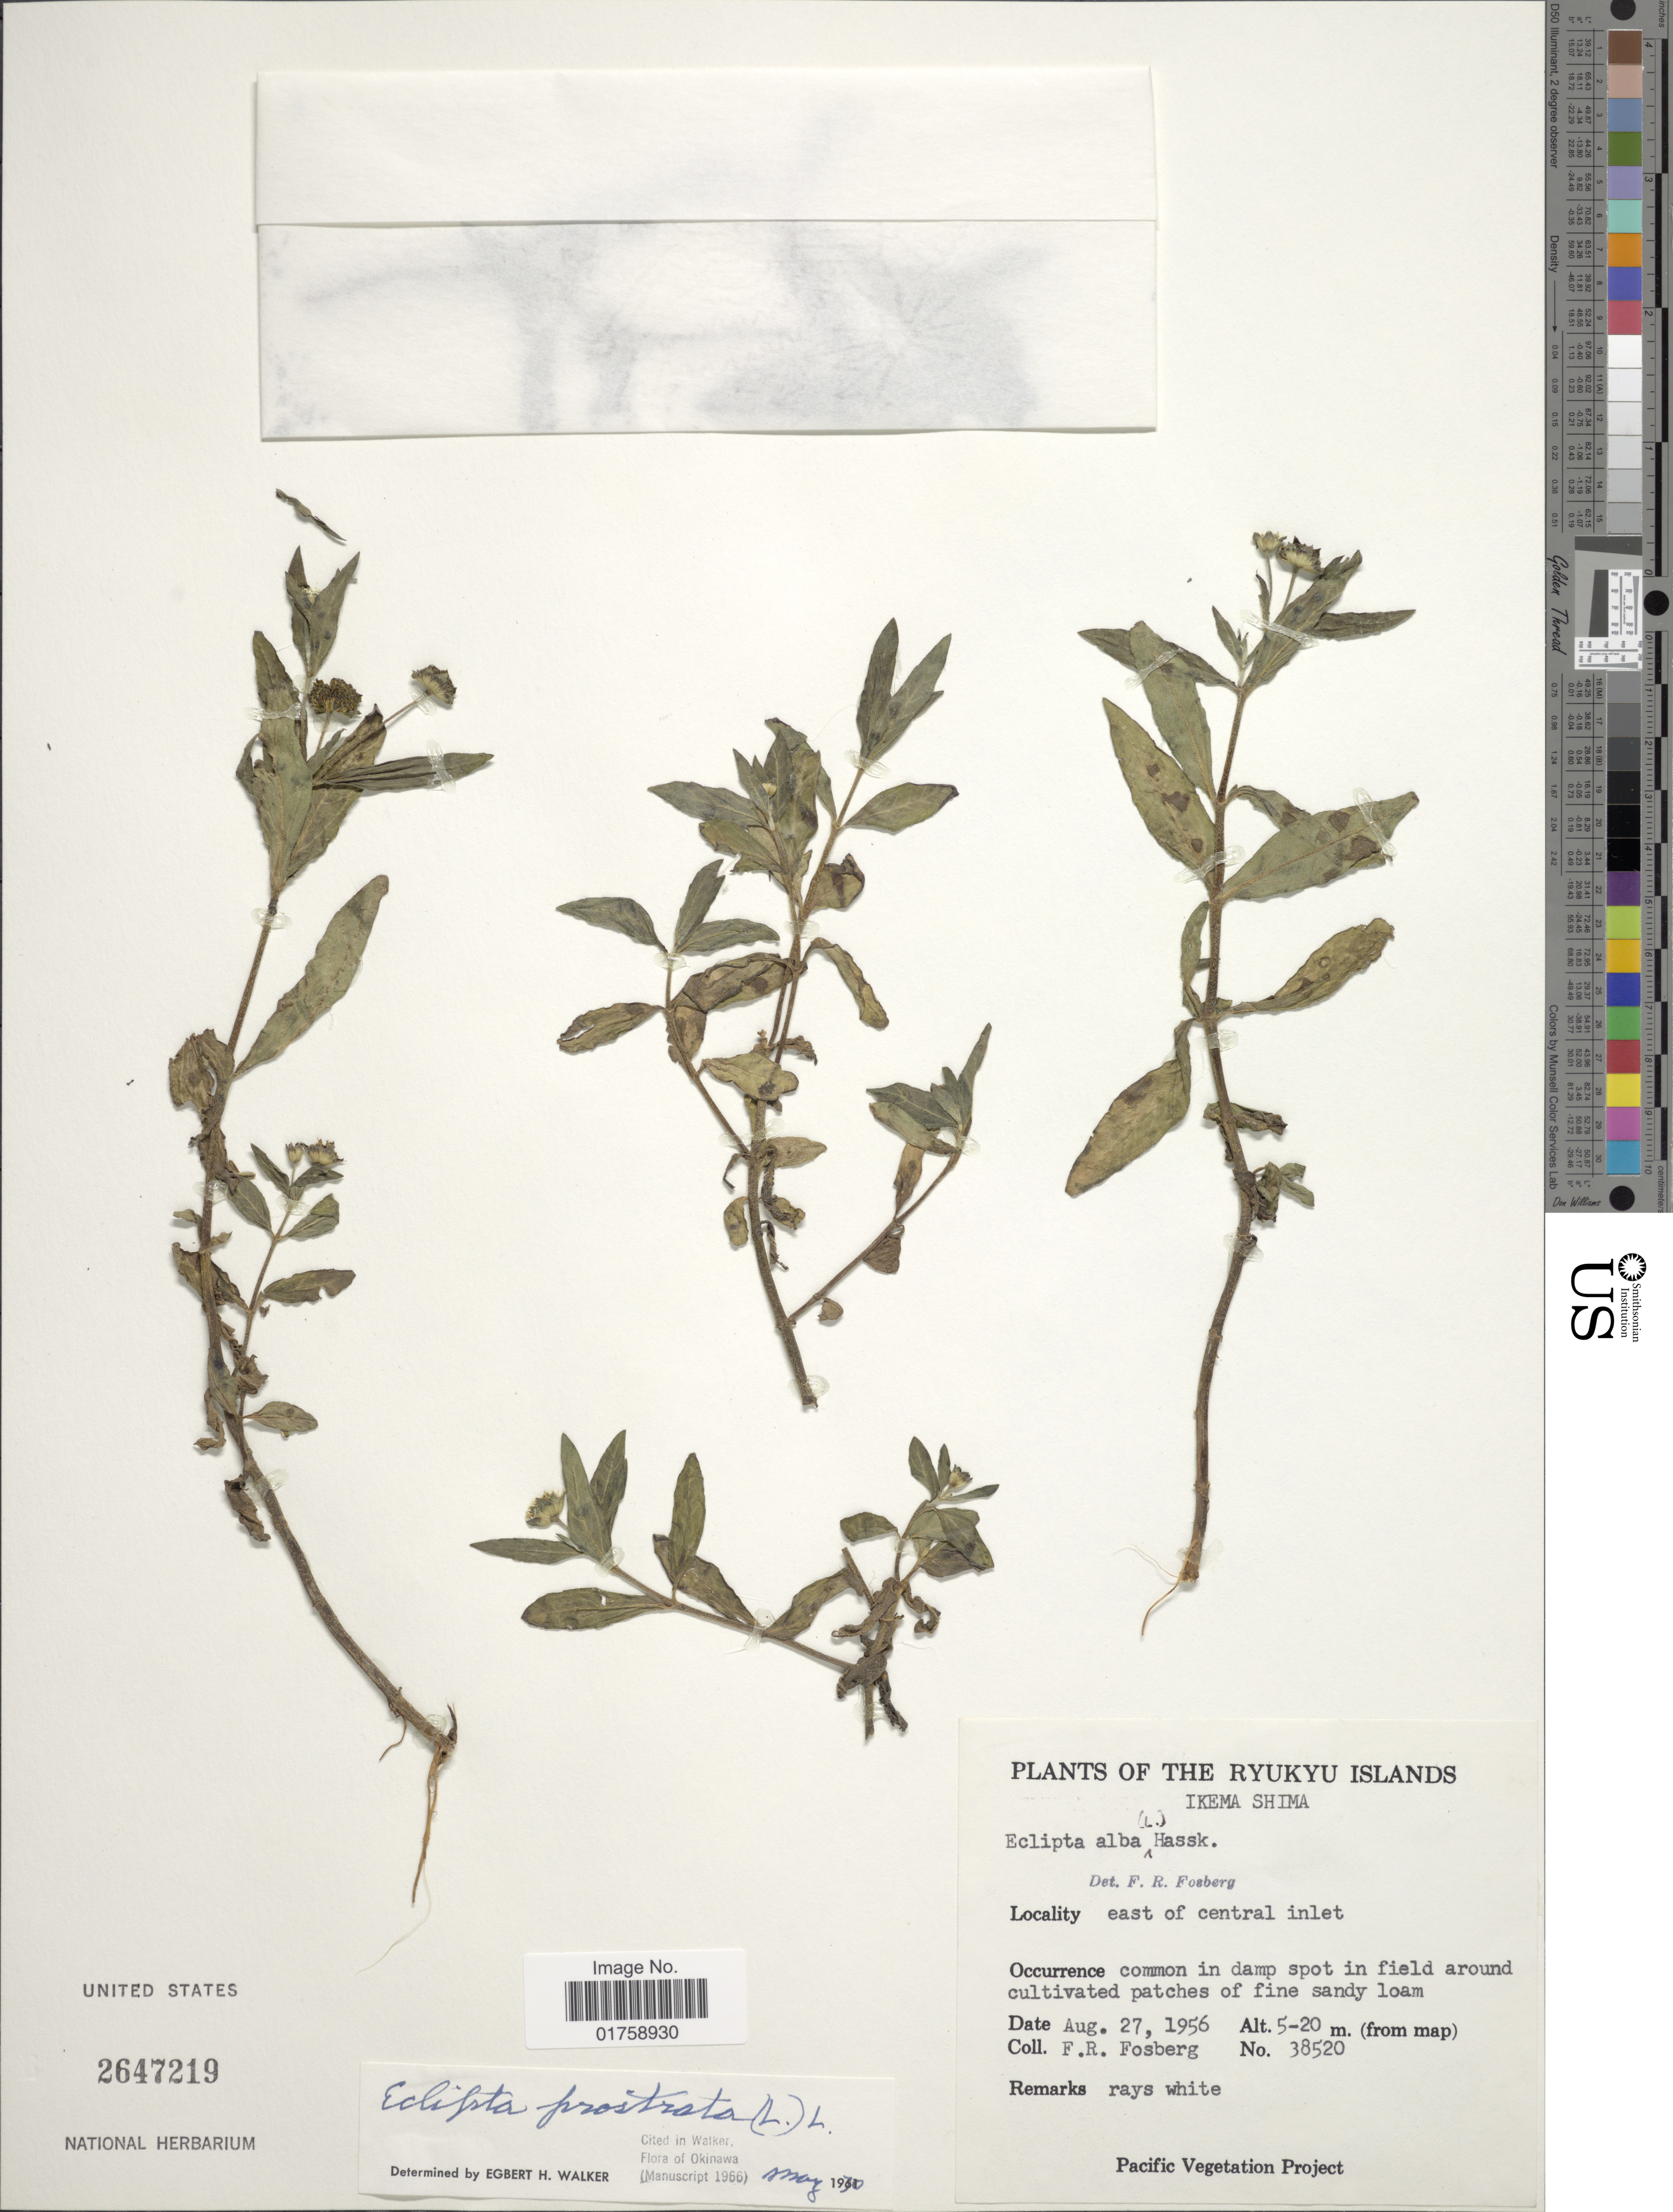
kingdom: Plantae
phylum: Tracheophyta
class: Magnoliopsida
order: Asterales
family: Asteraceae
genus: Eclipta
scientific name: Eclipta prostrata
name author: (L.) L.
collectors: F. R. Fosberg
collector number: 38520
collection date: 1956-08-27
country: Japan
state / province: Okinawa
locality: Ryukyu Islands. Ikema Shima. East of central inlet. common in damp spot in field around cultivated patches of fine sandy loam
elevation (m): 5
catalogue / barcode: US 2647219